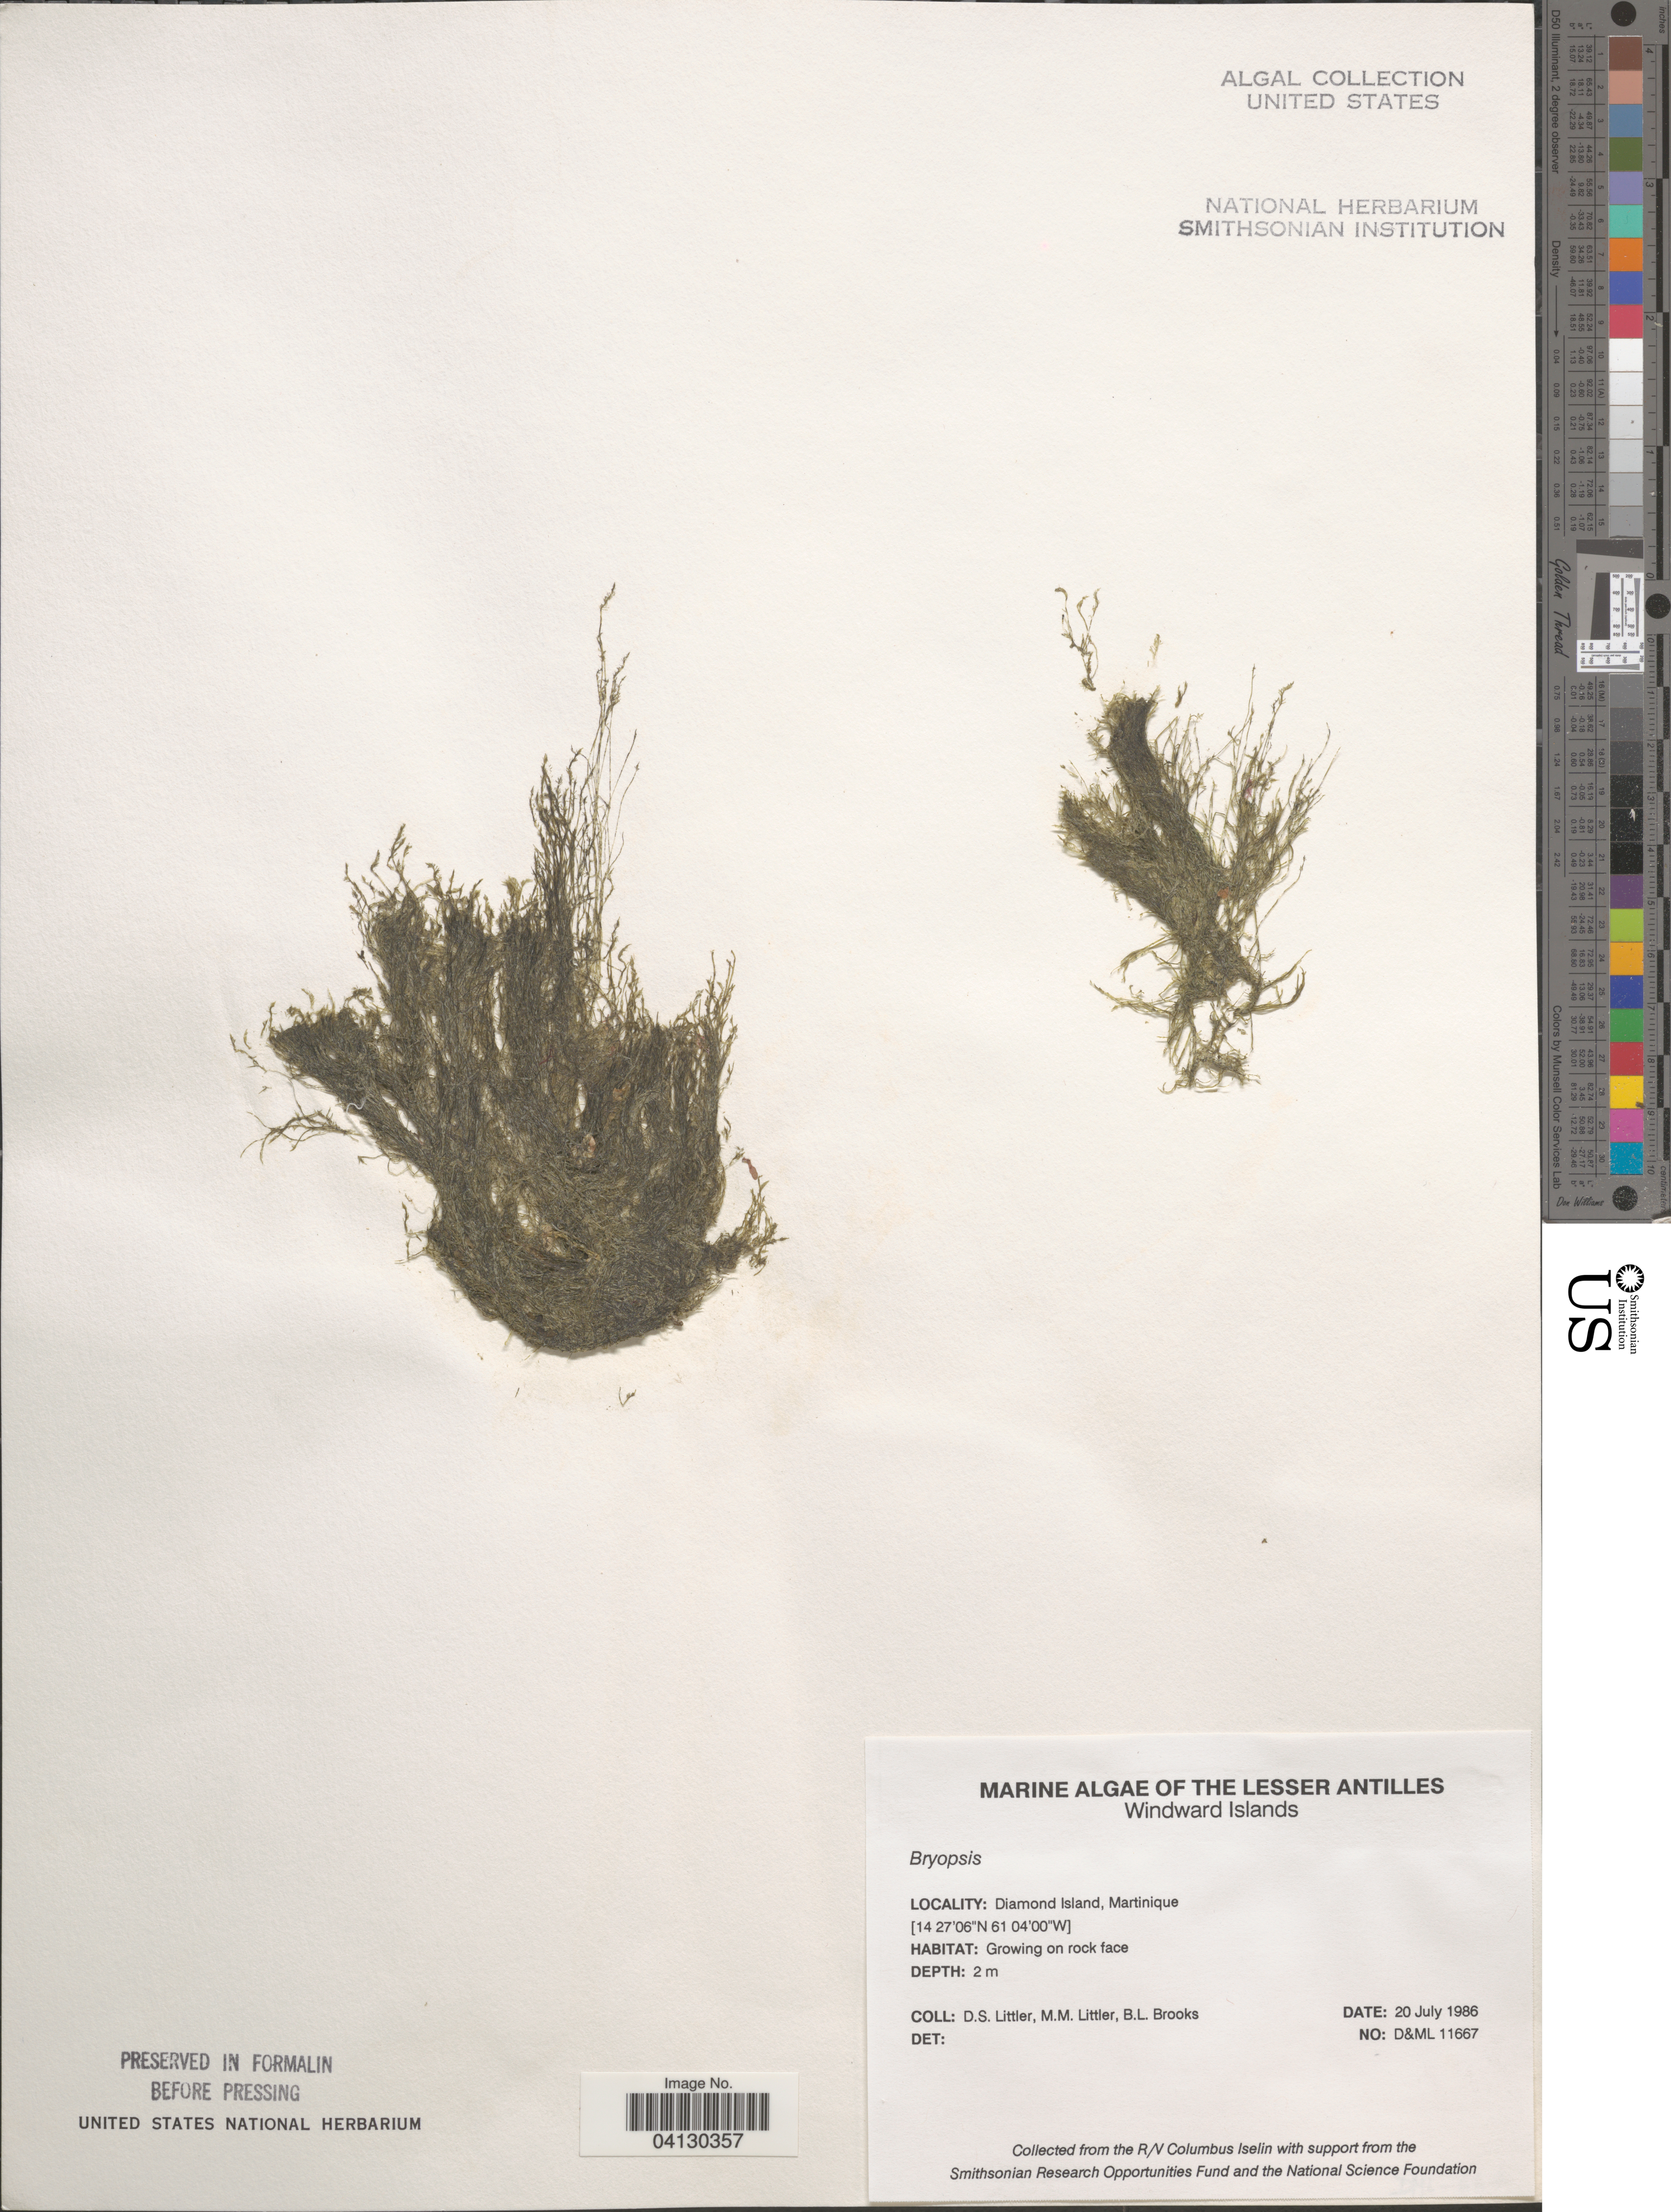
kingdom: Plantae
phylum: Chlorophyta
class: Ulvophyceae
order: Bryopsidales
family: Bryopsidaceae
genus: Bryopsis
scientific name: Bryopsis sp.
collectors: D. S. Littler & B. Brooks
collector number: D&ML11667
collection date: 1986-07-20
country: Martinique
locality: The Lesser Antilles. Windward Islands. Diamond Island.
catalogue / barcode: US 239389